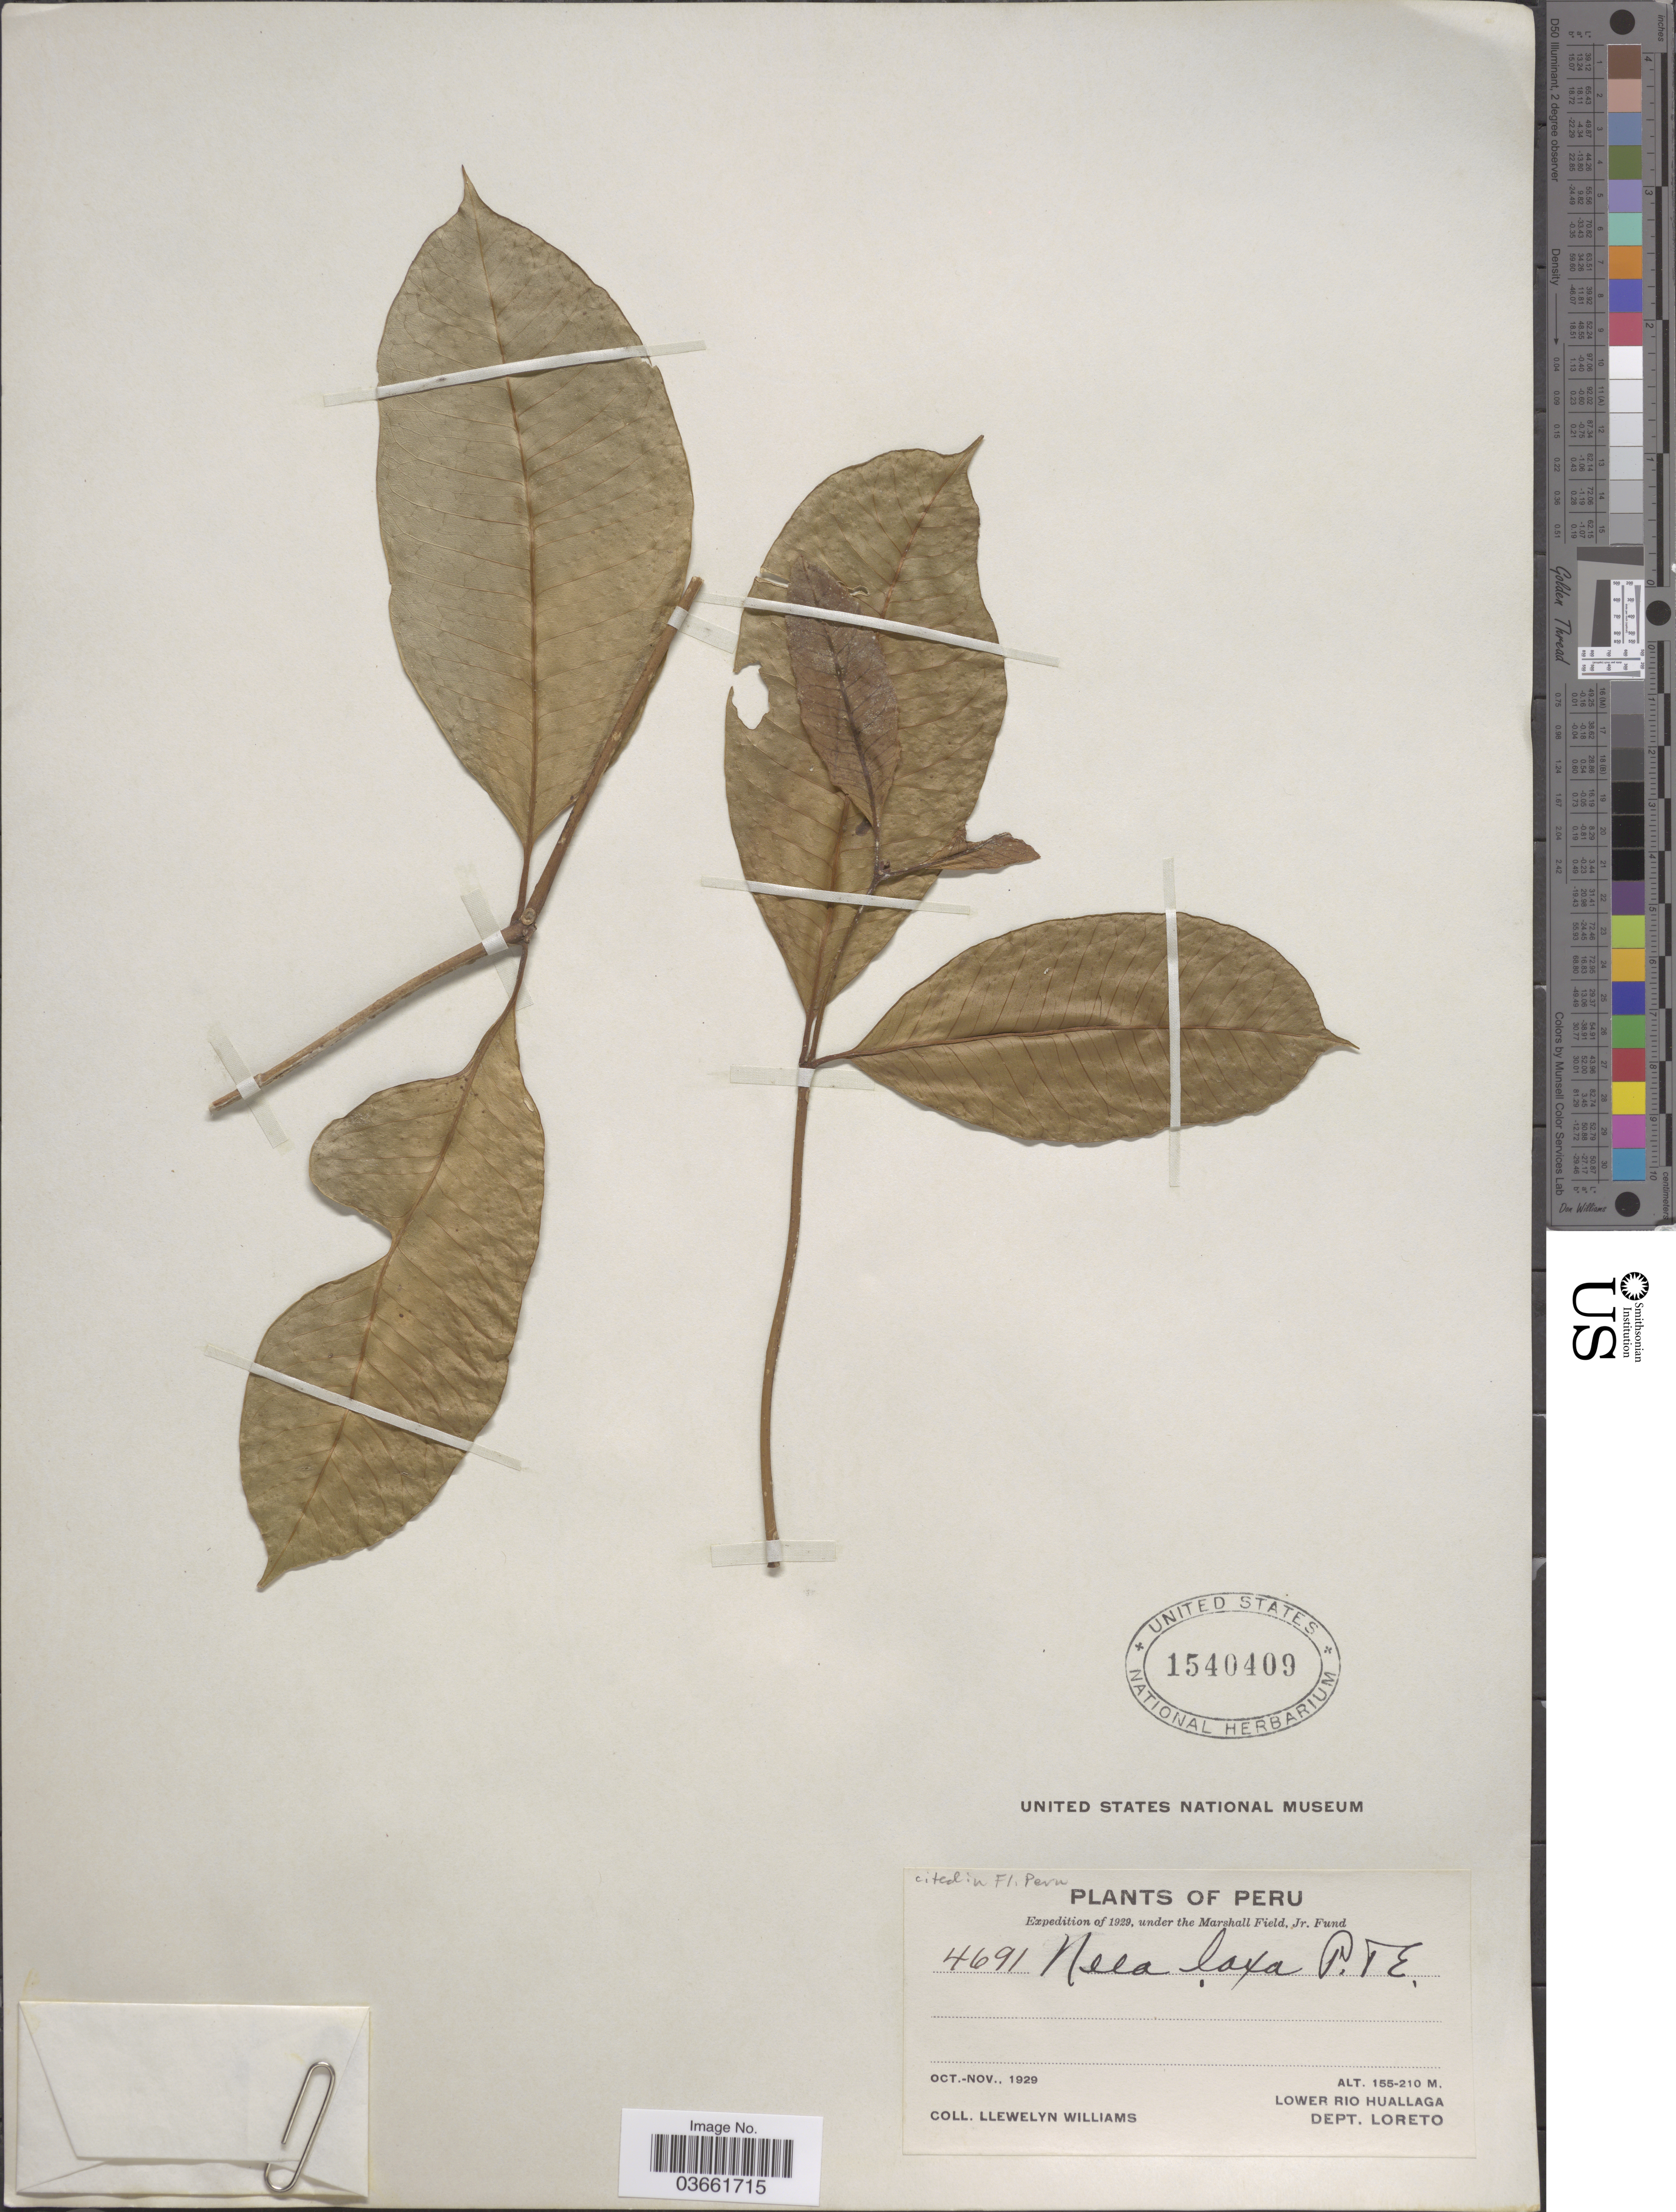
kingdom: Plantae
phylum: Tracheophyta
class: Magnoliopsida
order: Caryophyllales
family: Nyctaginaceae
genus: Neea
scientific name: Neea laxa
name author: Poepp. & Endl.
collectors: Ll. Williams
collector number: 4691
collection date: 1929-10/1929-11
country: Peru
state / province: Loreto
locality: Lower Rio Huallaga. Dept. Loreto.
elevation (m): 155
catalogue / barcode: US 1540409